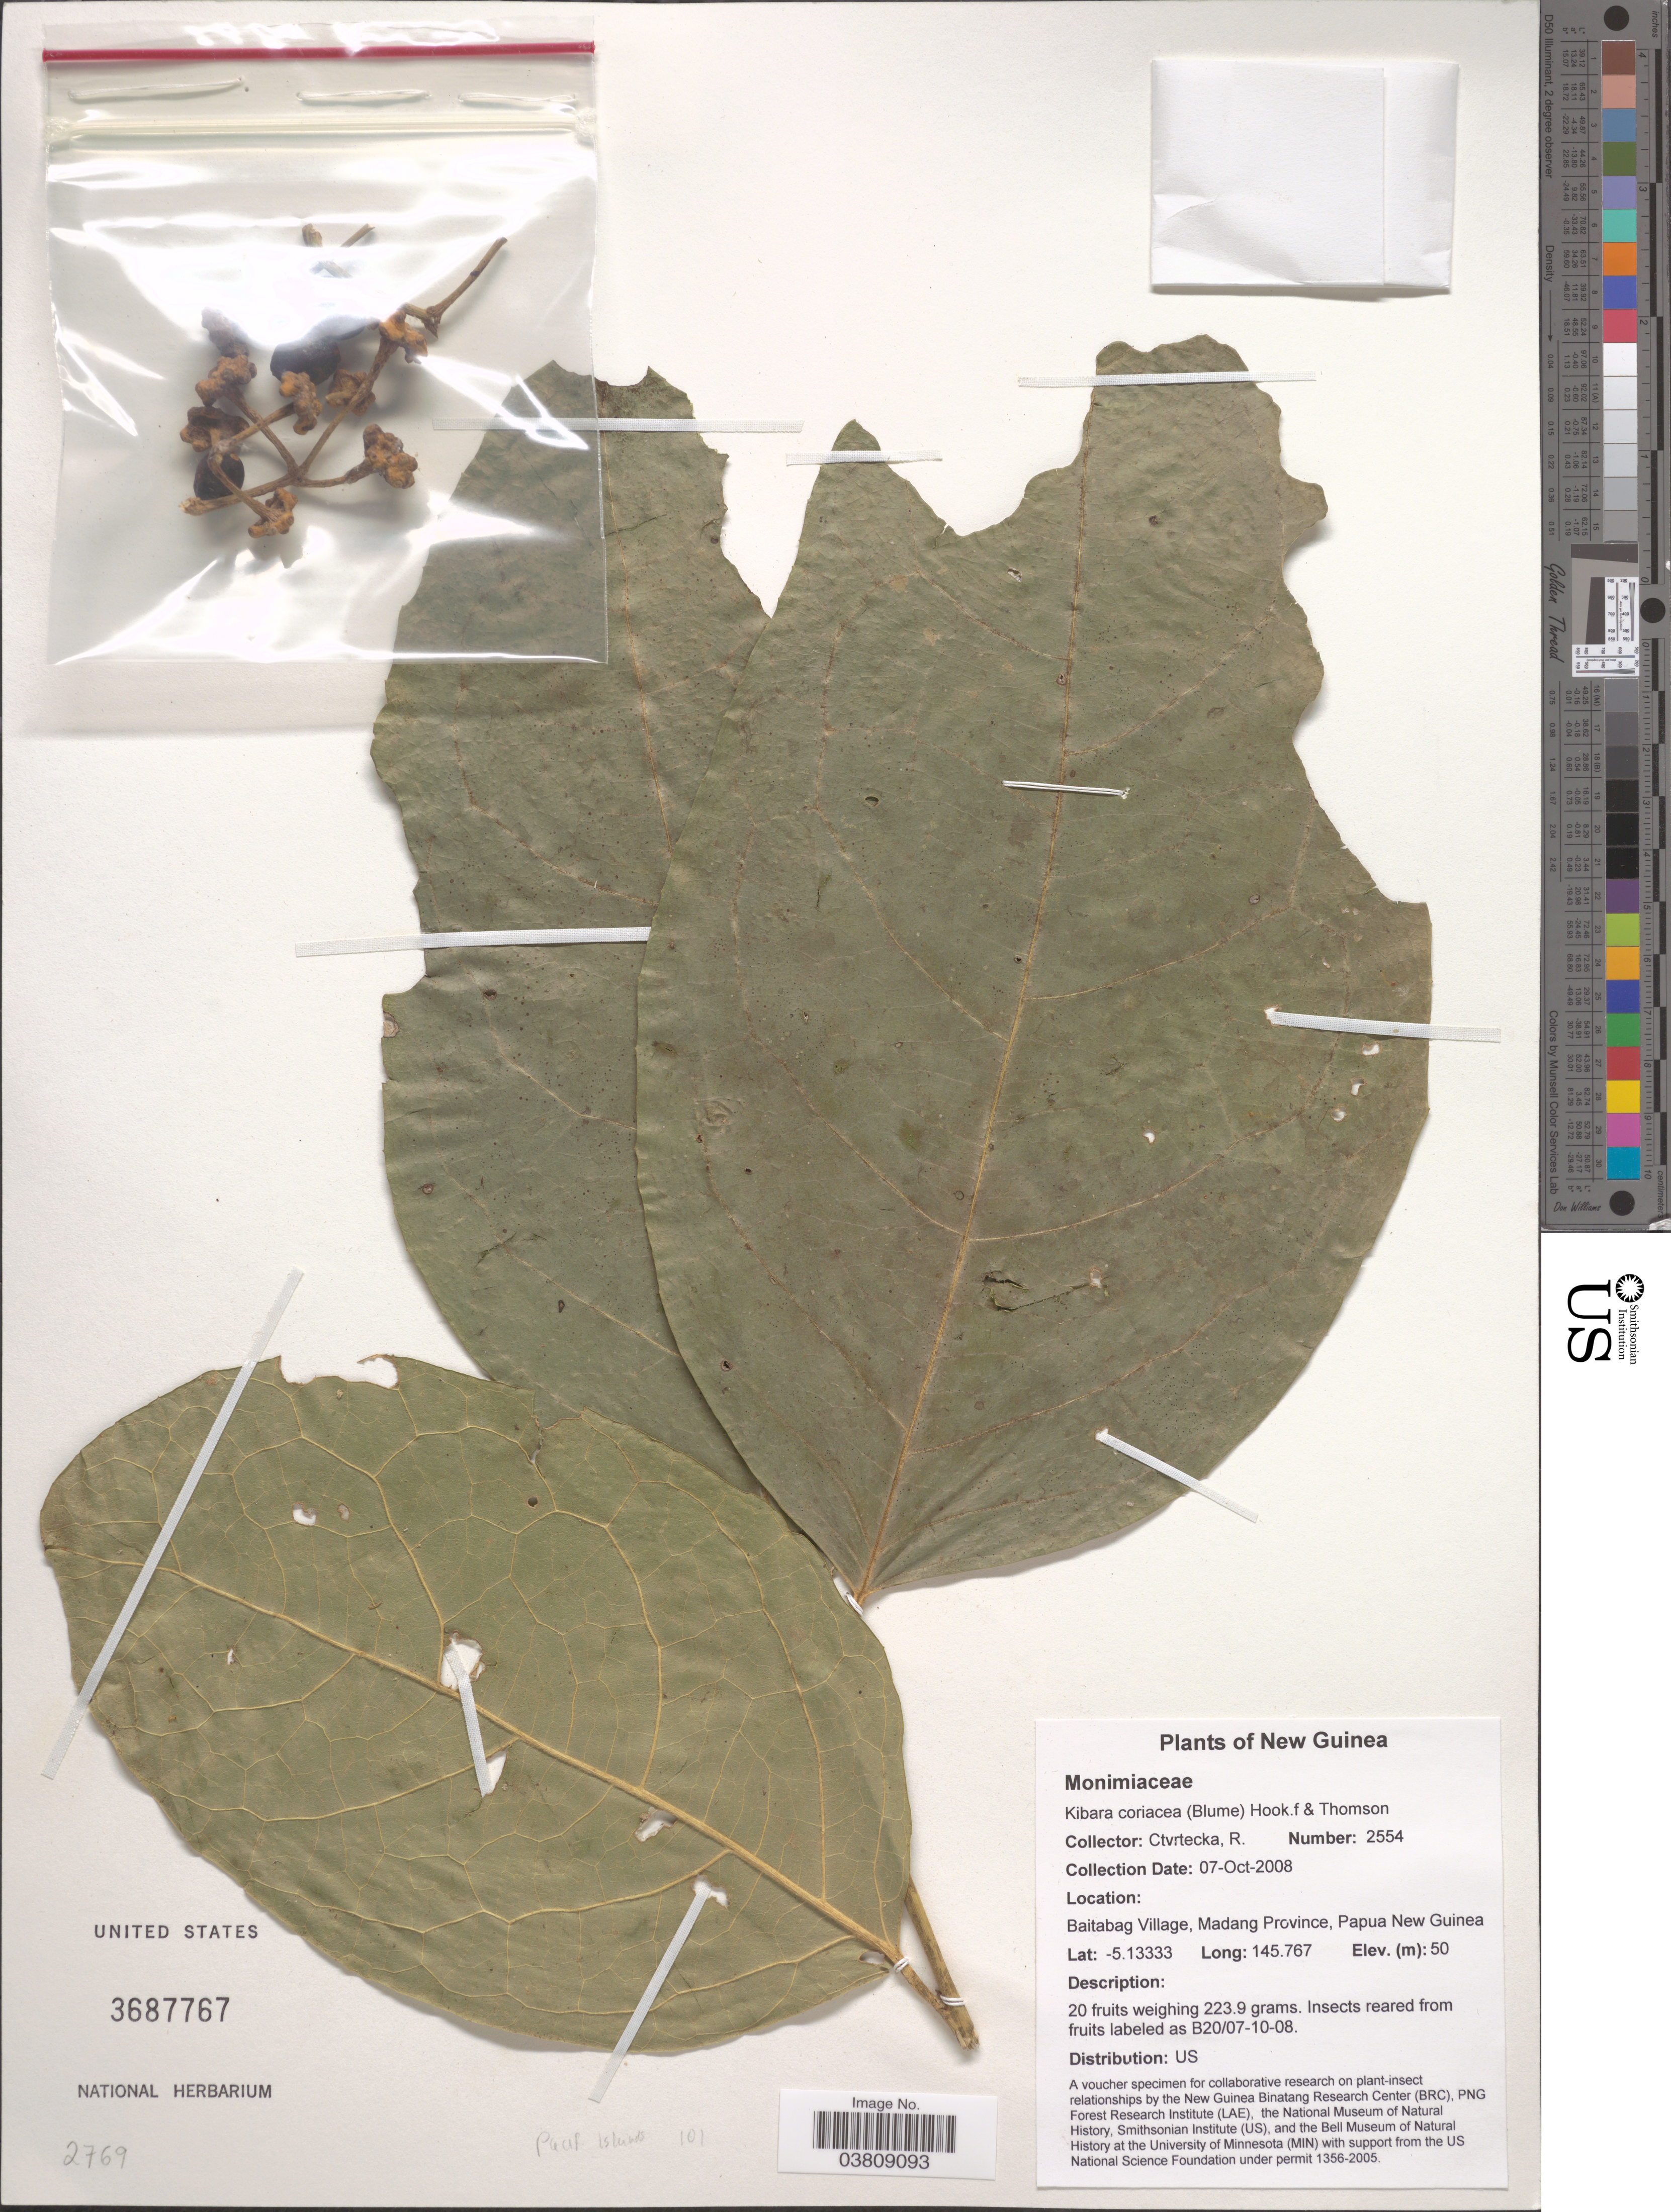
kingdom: Plantae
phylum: Tracheophyta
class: Magnoliopsida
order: Laurales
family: Monimiaceae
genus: Kibara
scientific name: Kibara coriacea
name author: (Blume) Hook. f. & Thomson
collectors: R. Ctvrtecka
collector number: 2554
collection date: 2008-10-07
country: Papua New Guinea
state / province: Madang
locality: New Guinea. Baitabag Village.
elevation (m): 50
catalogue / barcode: US 3687767